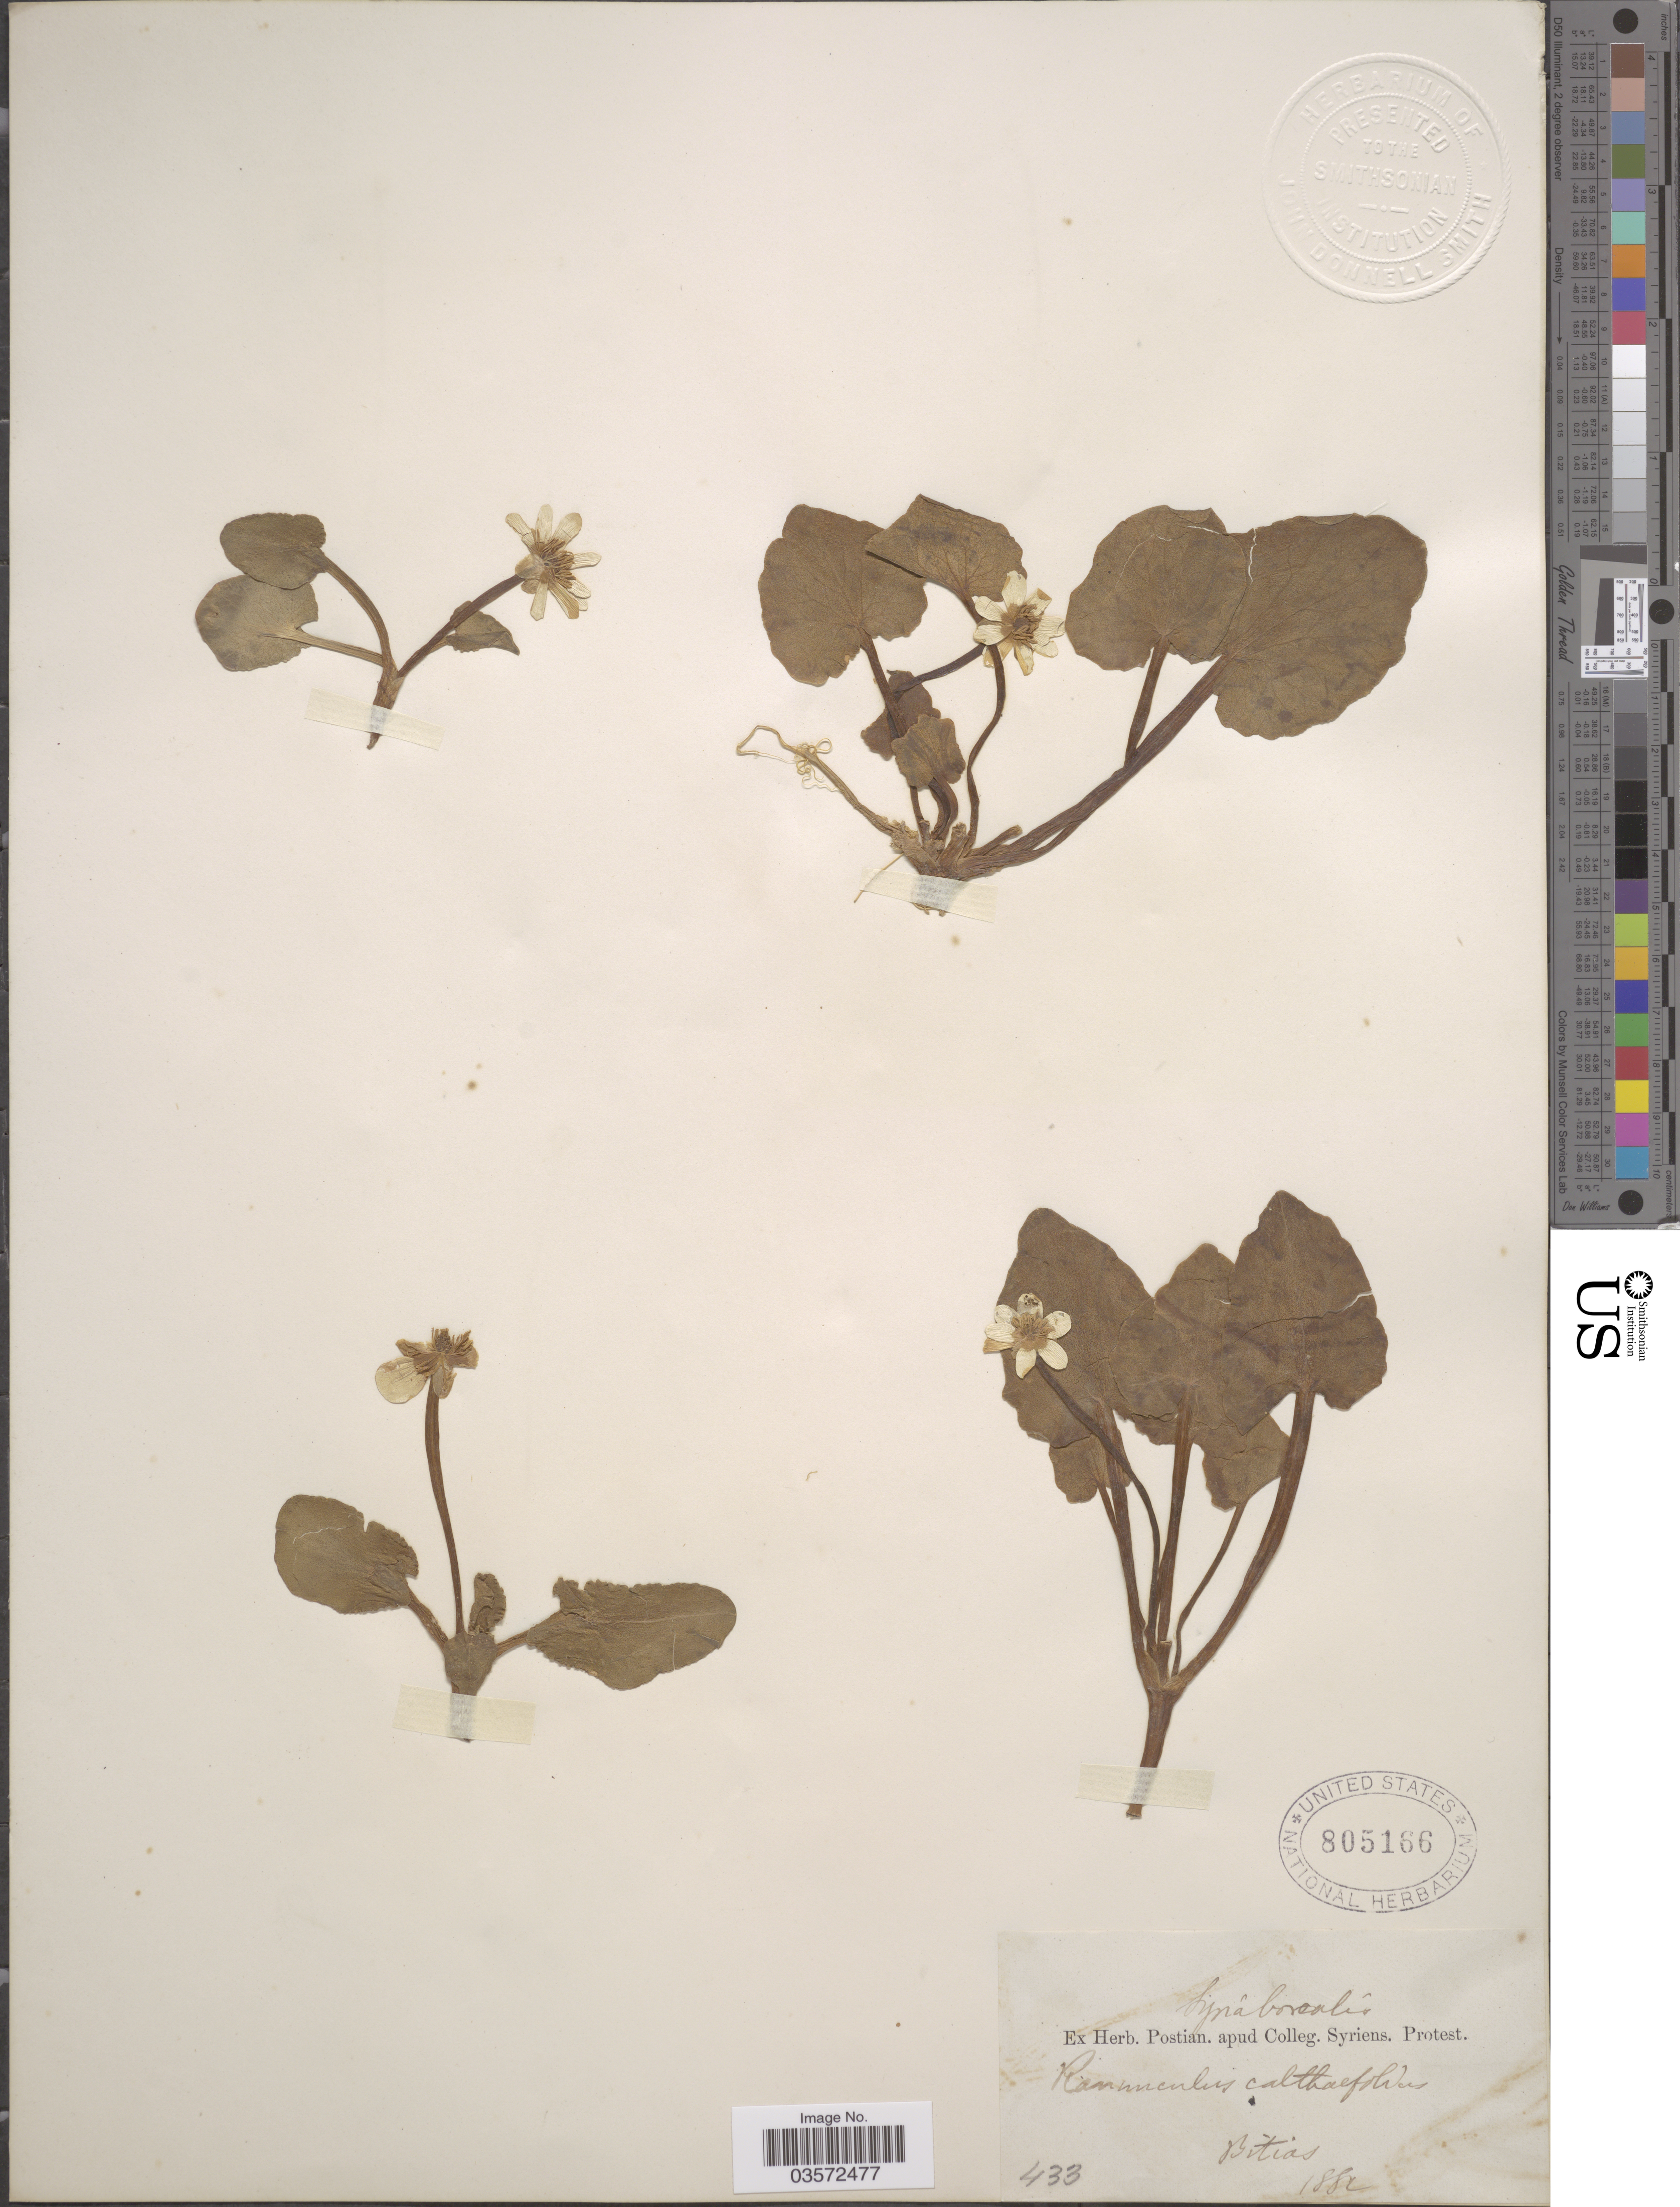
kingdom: Plantae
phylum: Tracheophyta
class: Magnoliopsida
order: Ranunculales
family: Ranunculaceae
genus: Ranunculus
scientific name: Ranunculus calthifolius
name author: (Guss.) Jord.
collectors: ex herb. Postian. apud Colleg. Syriens. Protest. USE "Fannie P. A. Shepard" (10308853) AS PRIMARY COLLECTOR INSTEAD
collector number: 433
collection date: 1882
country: Syria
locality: Syria borealis. Bitias.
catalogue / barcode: US 805166